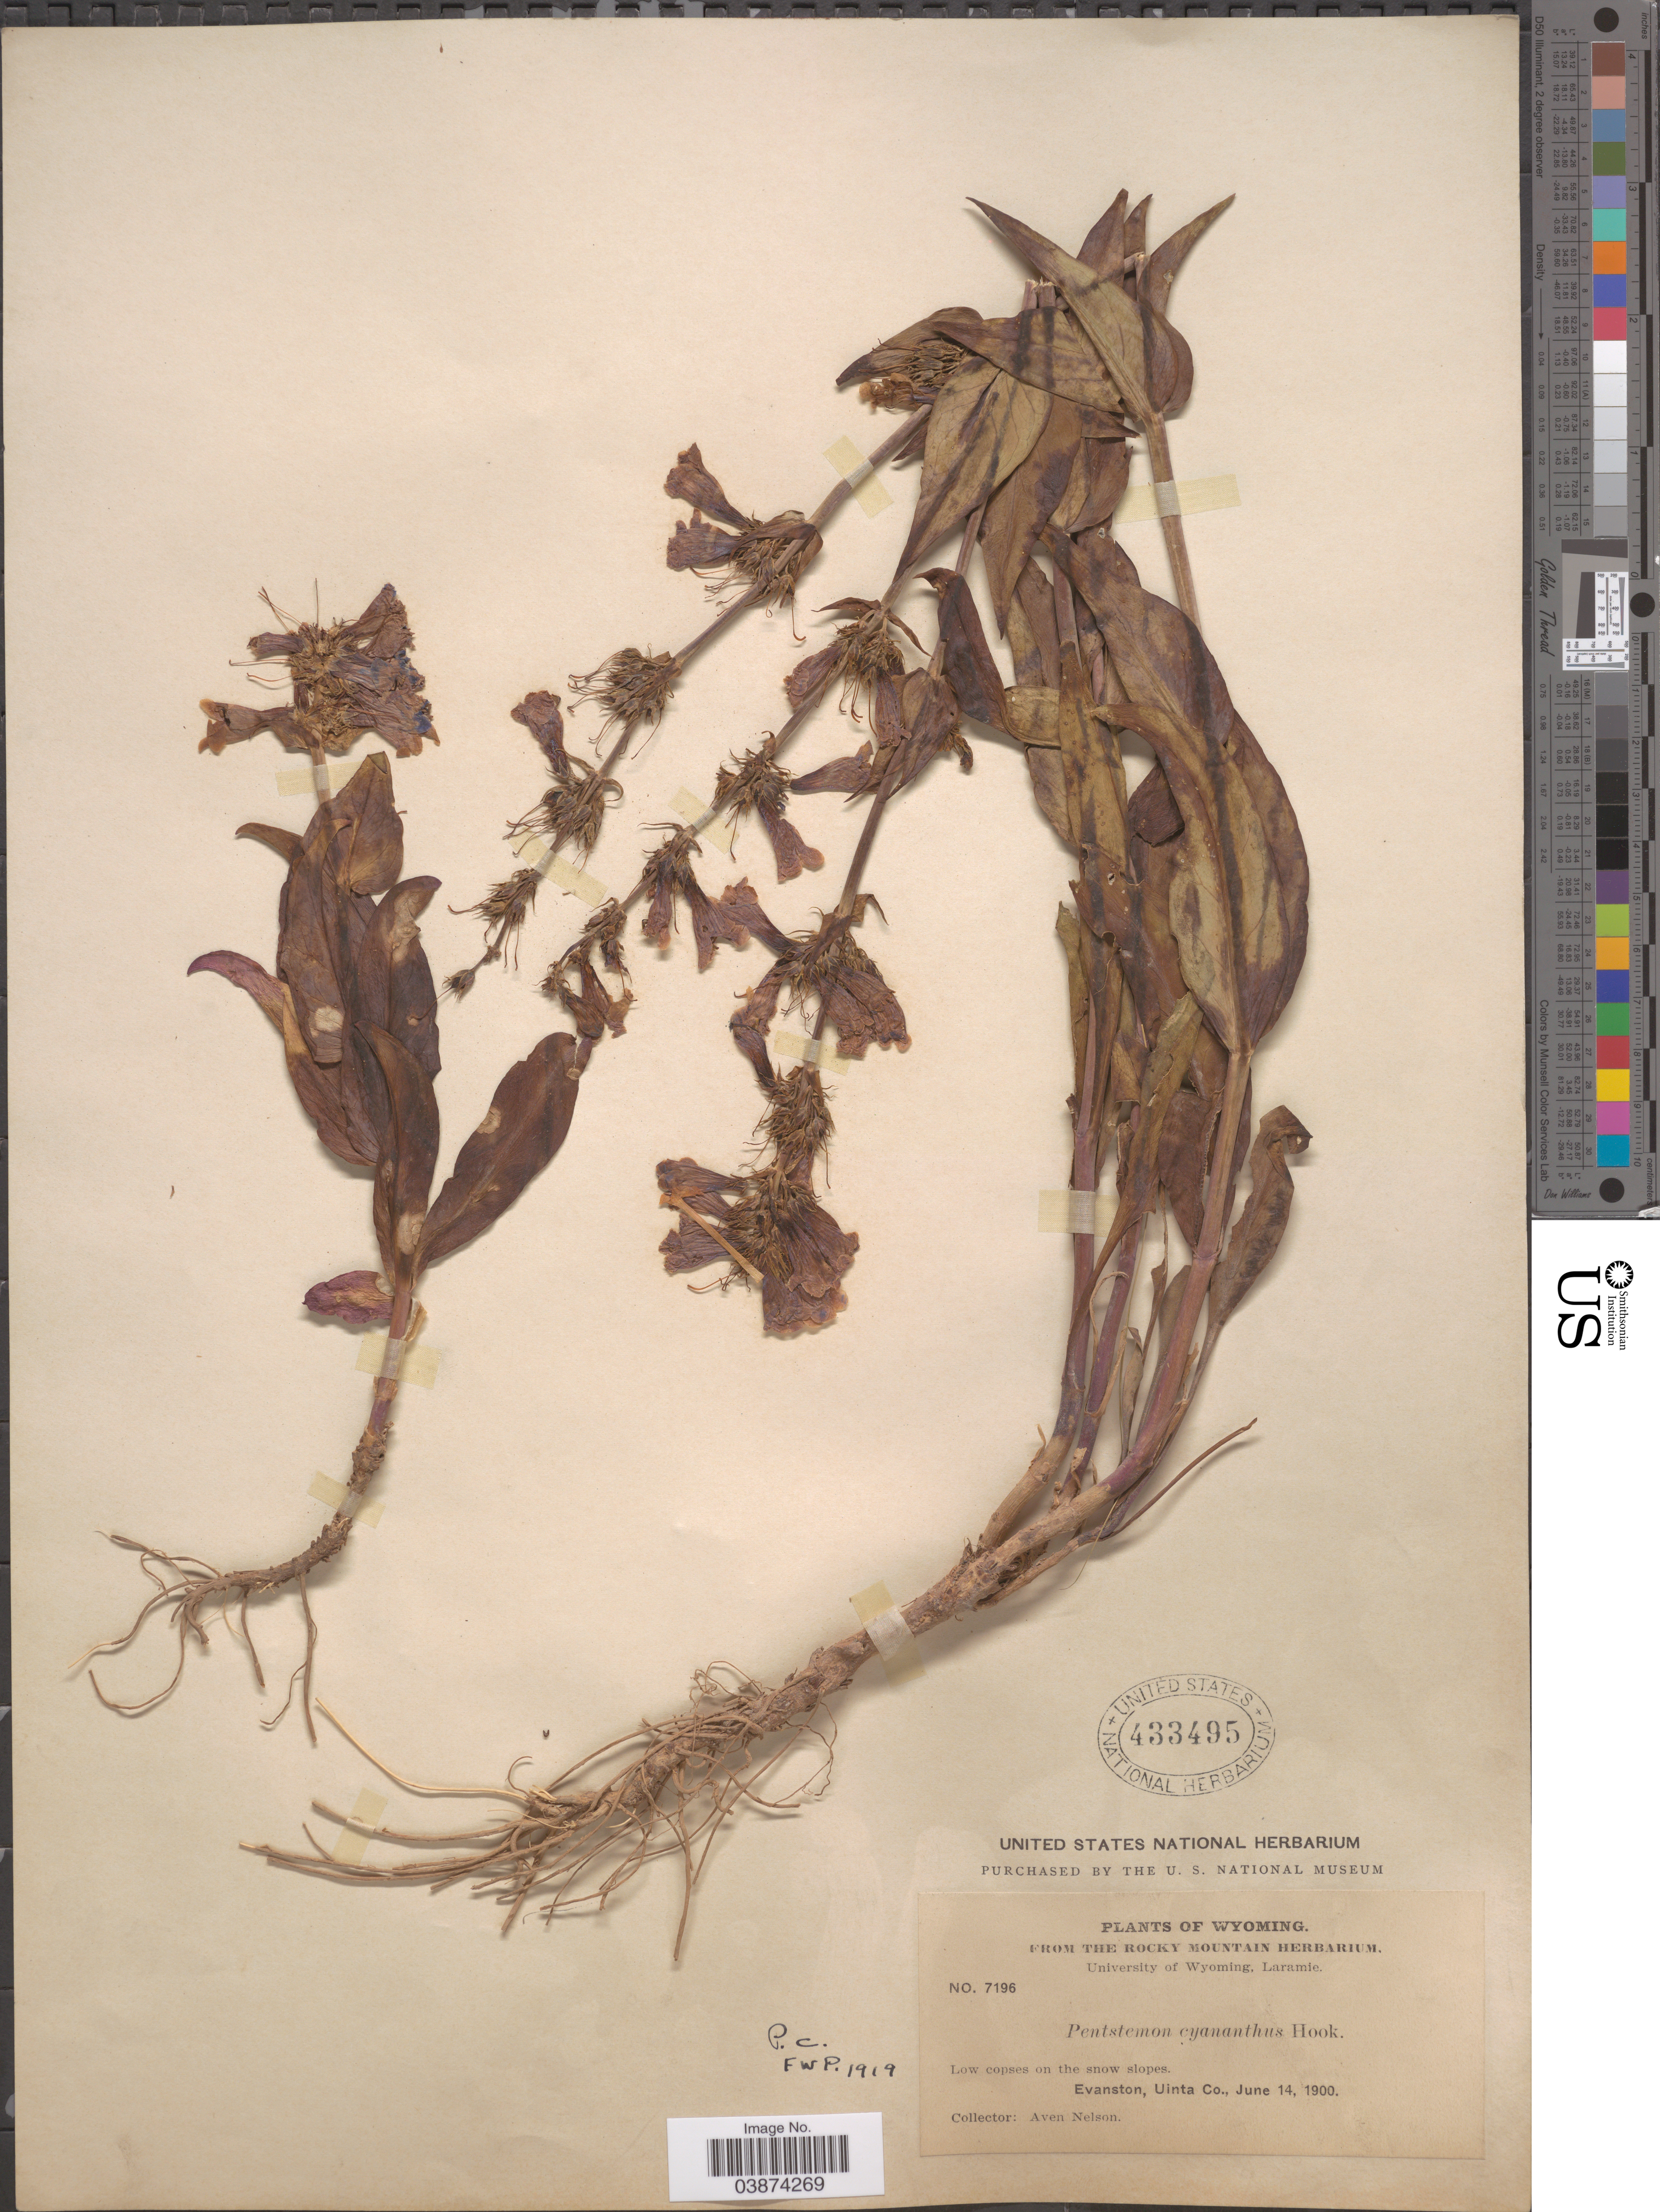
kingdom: Plantae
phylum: Tracheophyta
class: Magnoliopsida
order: Lamiales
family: Plantaginaceae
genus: Penstemon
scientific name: Penstemon cyananthus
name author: Hook.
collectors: A. Nelson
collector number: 7196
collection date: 1900-06-14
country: United States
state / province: Wyoming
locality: Evanston, Uinta Co.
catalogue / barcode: US 433495